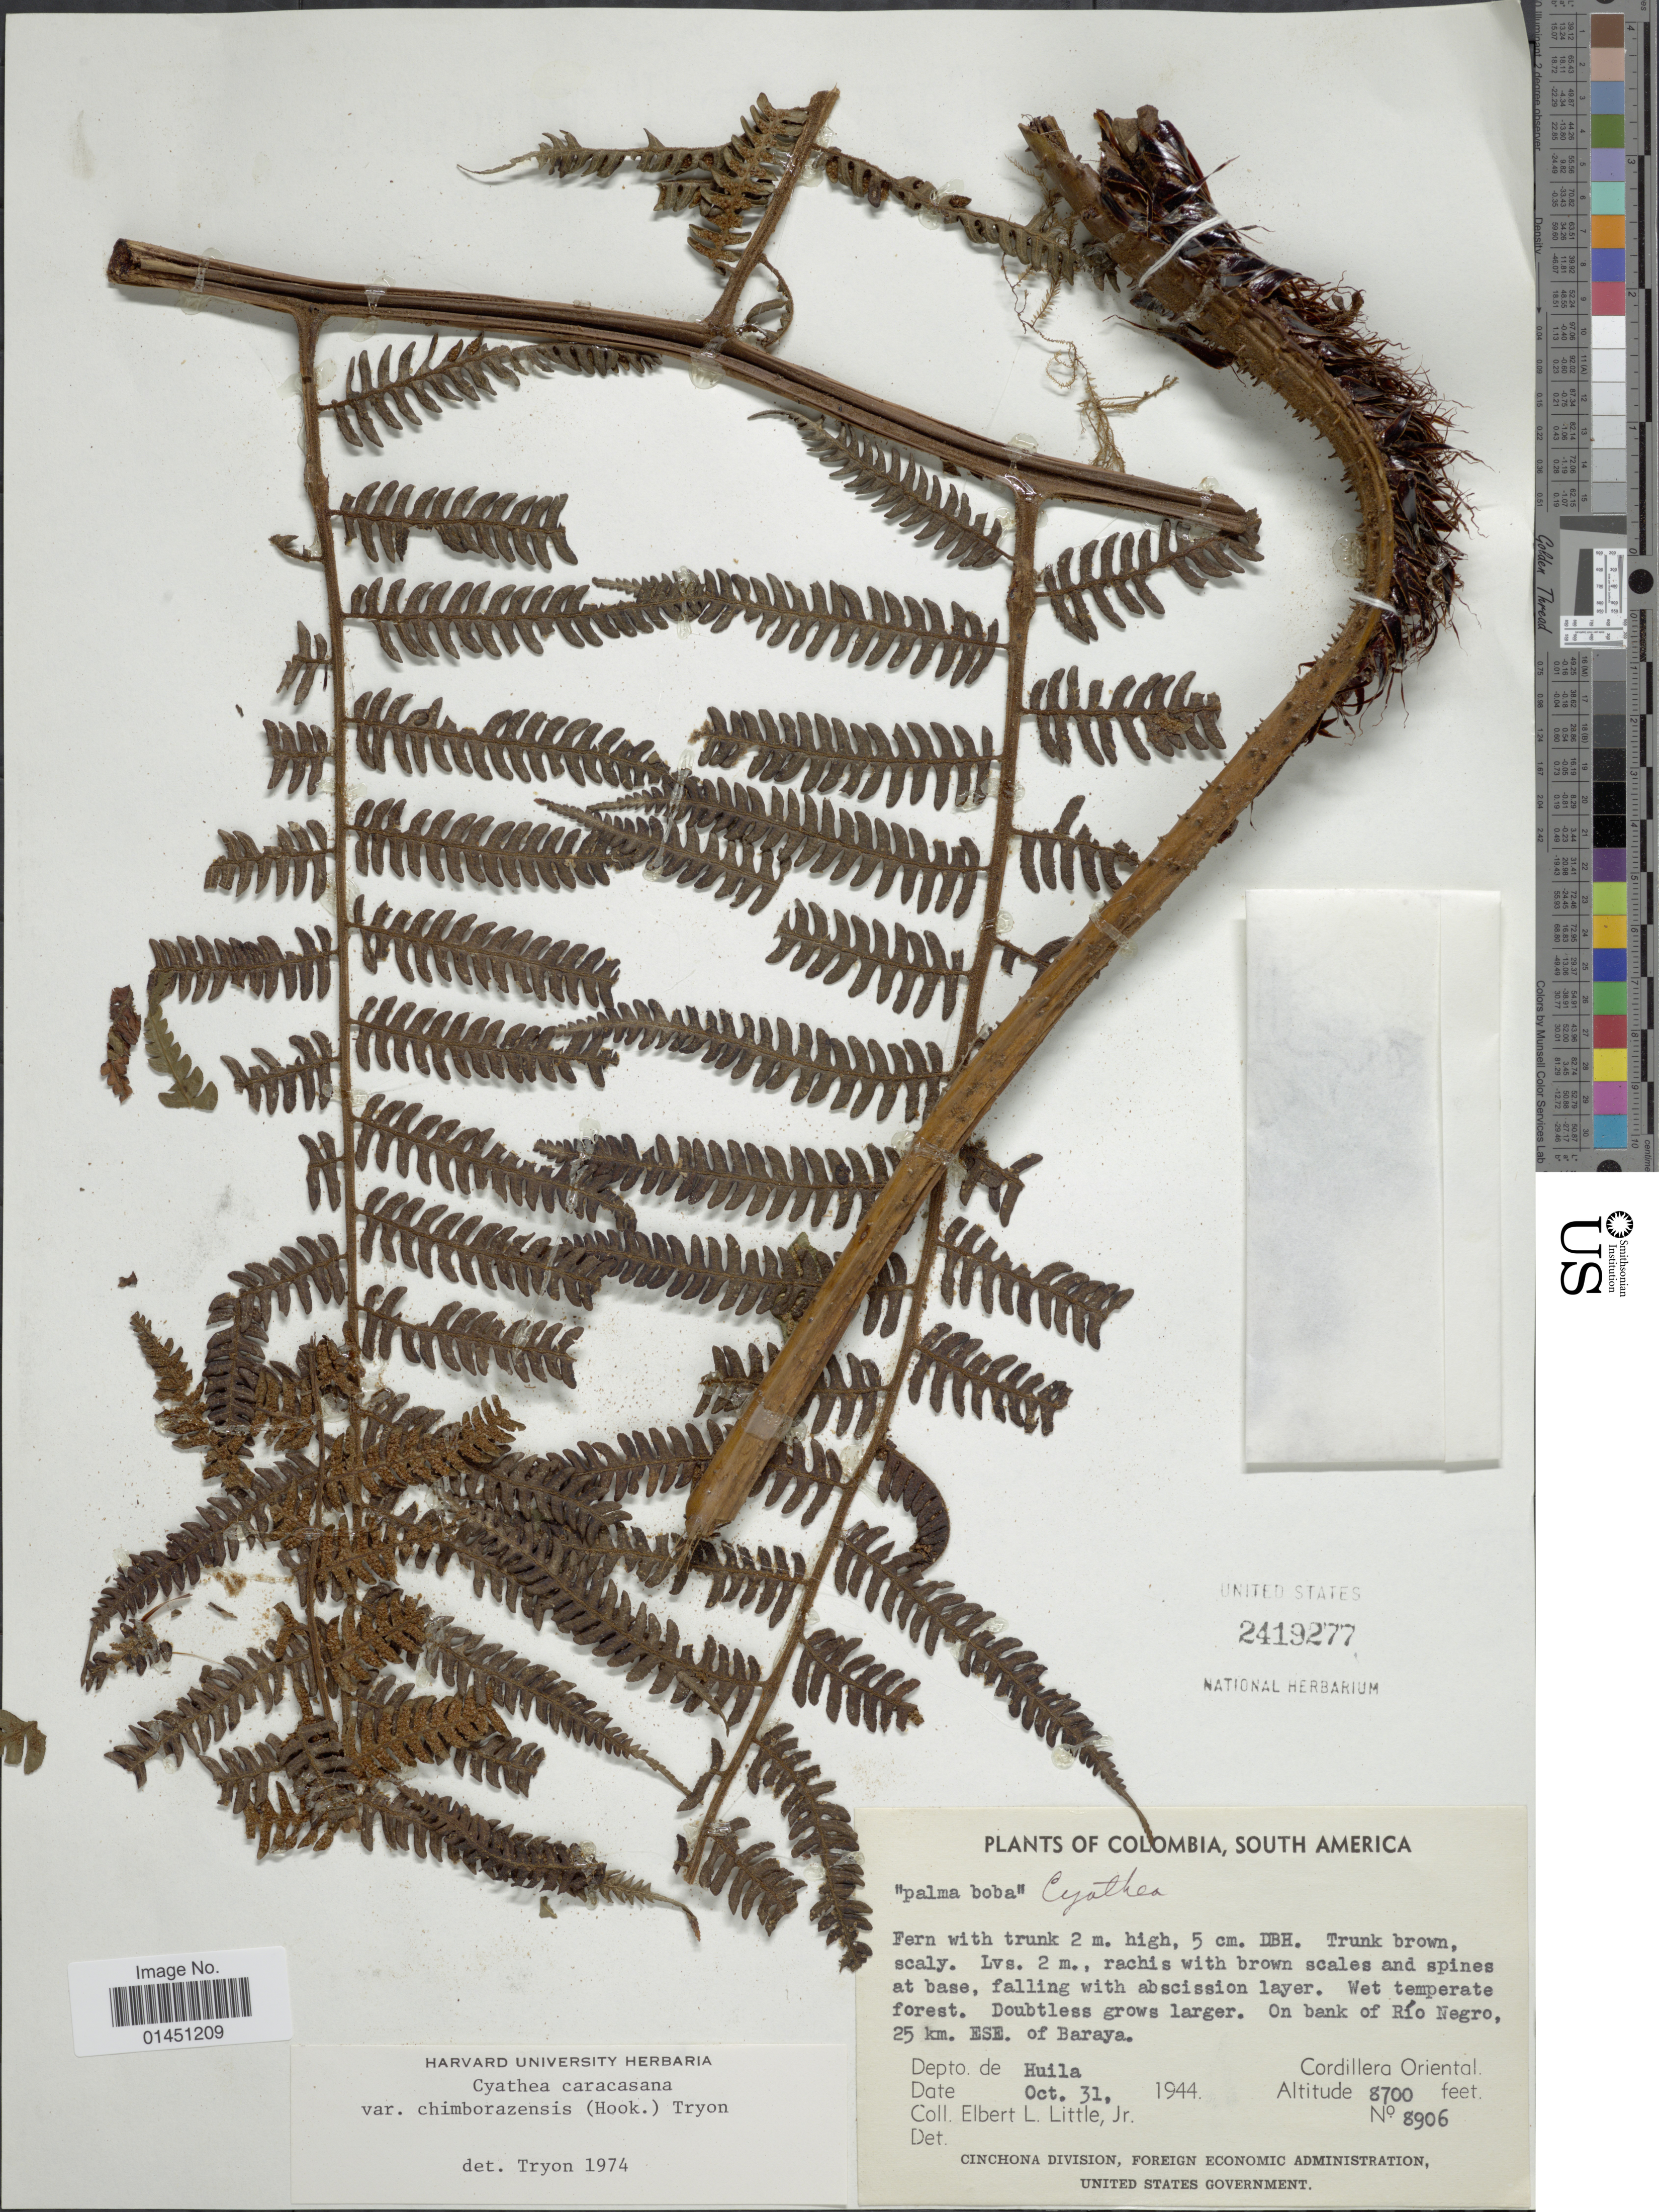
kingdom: Plantae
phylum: Tracheophyta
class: Polypodiopsida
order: Cyatheales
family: Cyatheaceae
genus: Cyathea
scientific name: Cyathea caracasana var. chimborazensis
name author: (Hook.) R.M. Tryon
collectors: E. L. Little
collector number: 8906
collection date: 1944-10-31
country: Colombia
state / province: Huila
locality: On bank of Rio Negro, 25 km. ESE of Baraya, Cordillera Oriental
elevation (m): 2652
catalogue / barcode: US 2419277